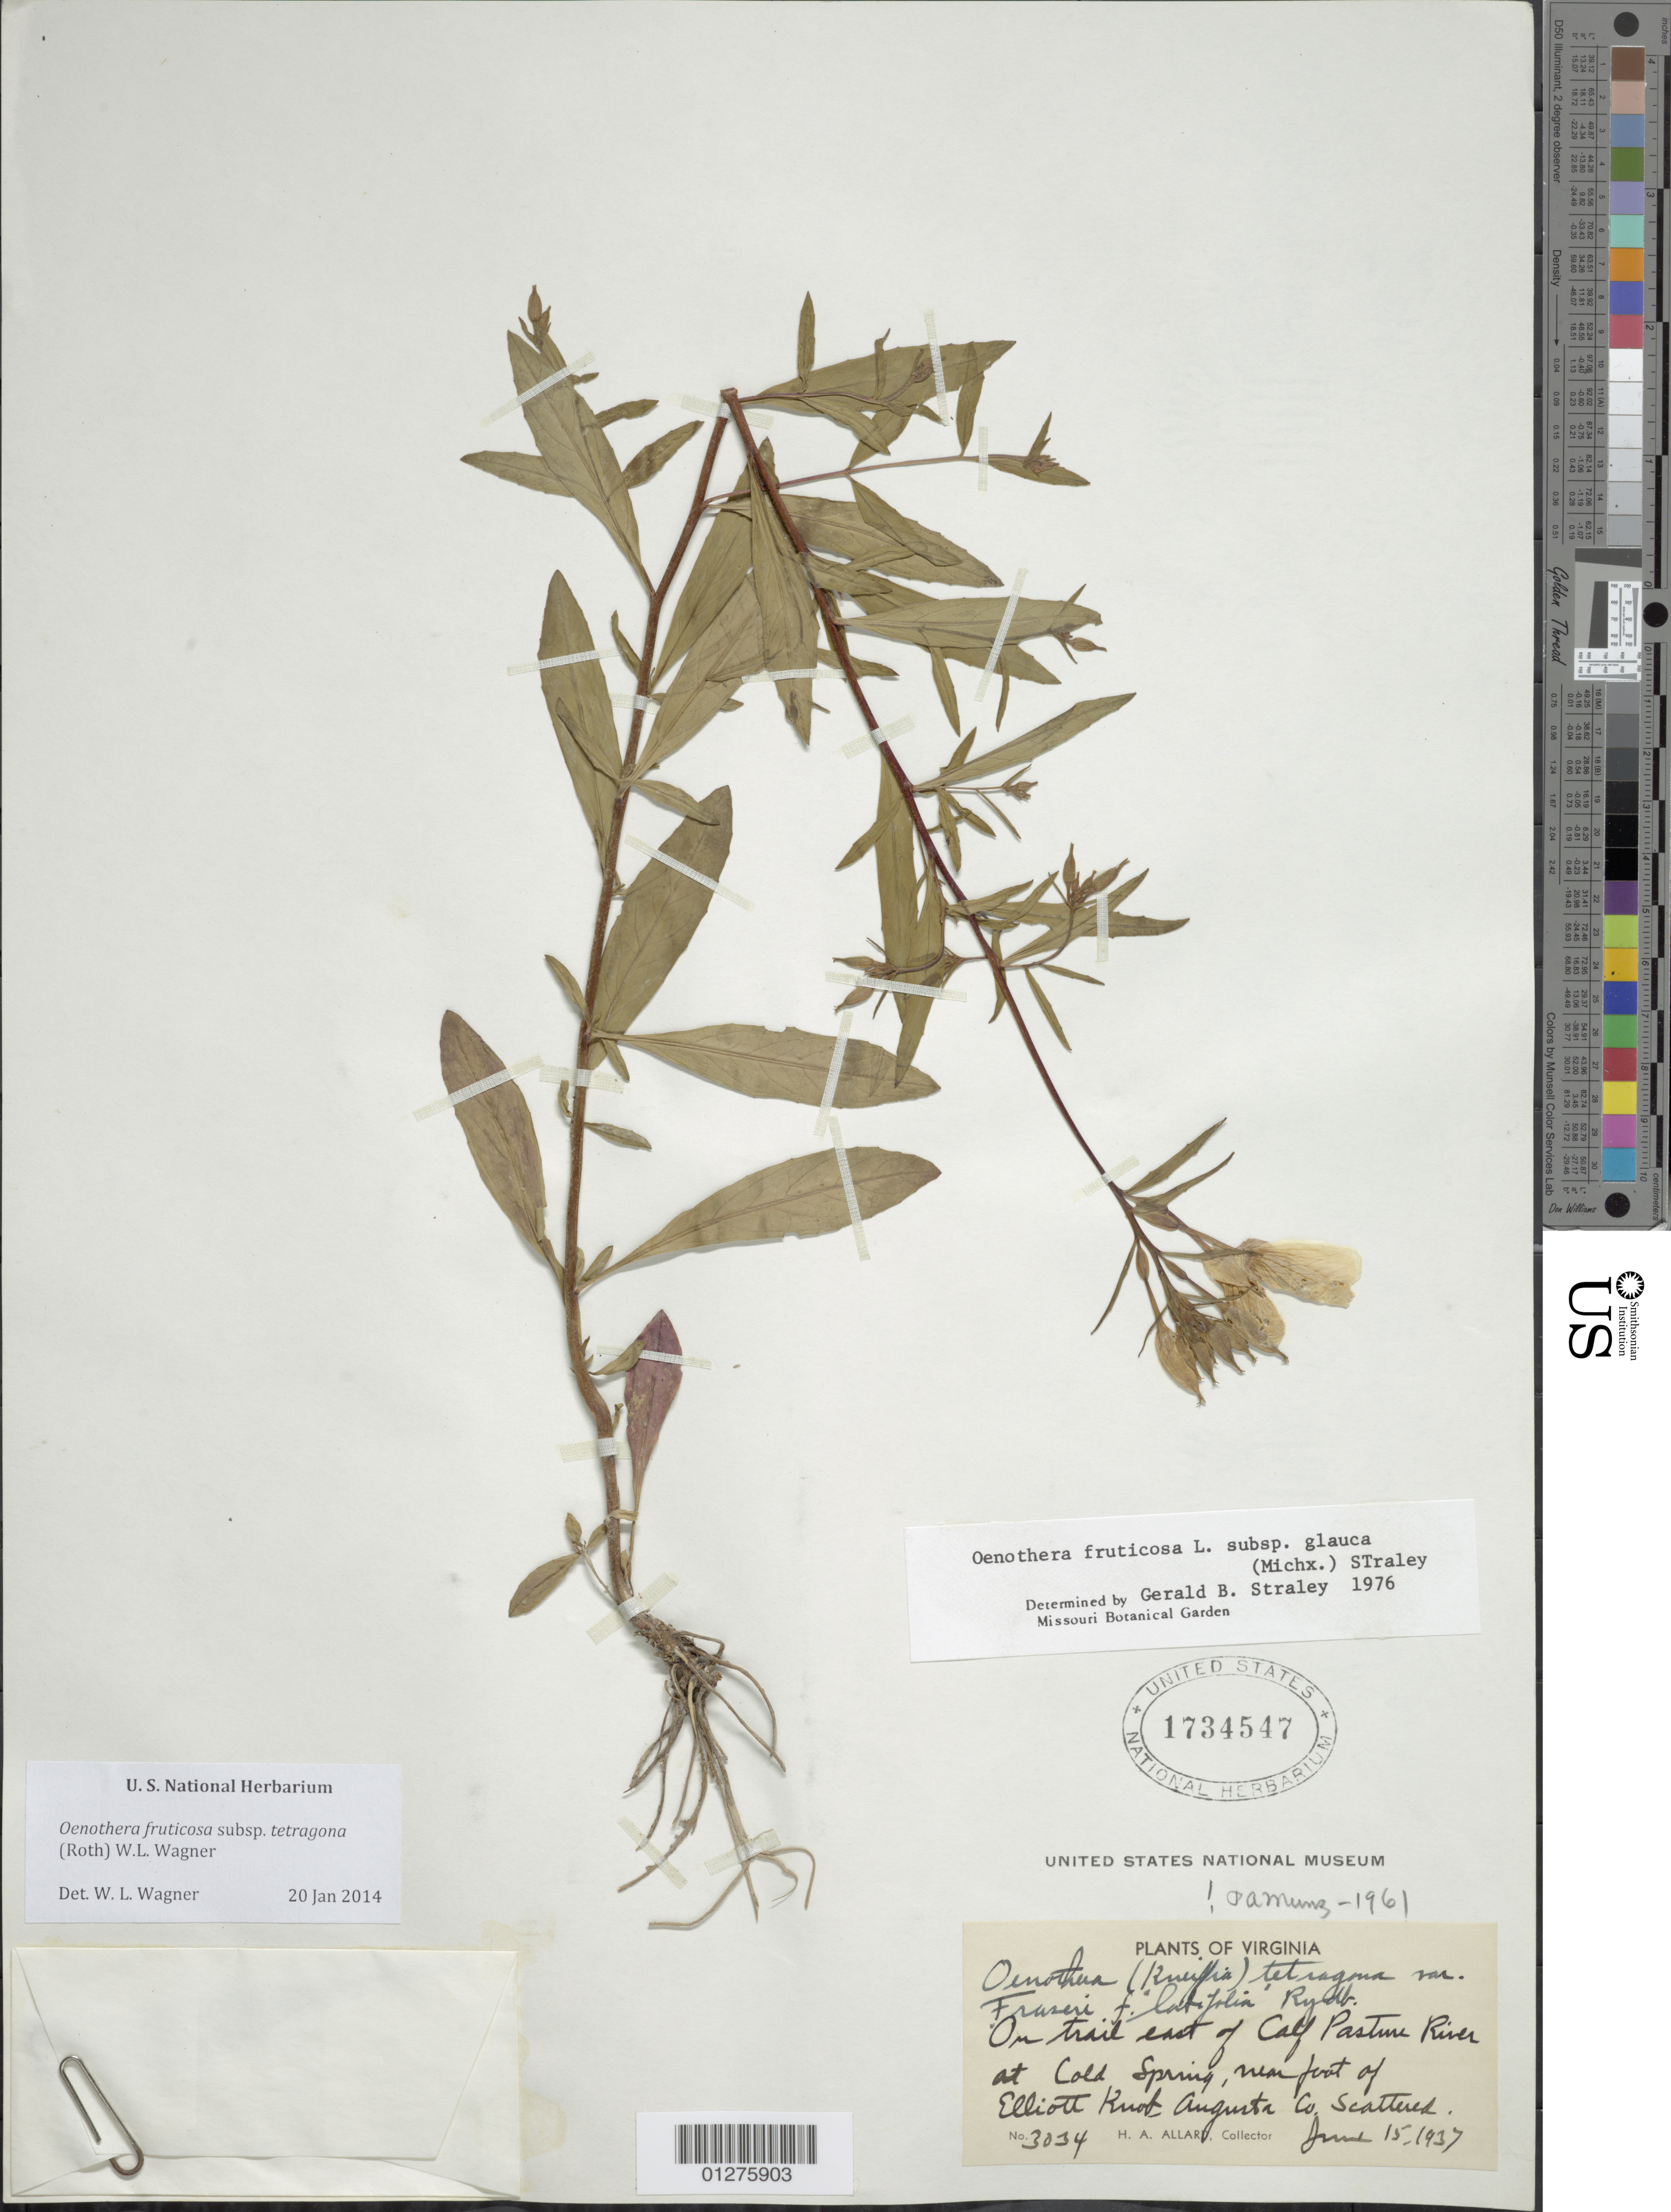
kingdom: Plantae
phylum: Tracheophyta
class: Magnoliopsida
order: Myrtales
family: Onagraceae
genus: Oenothera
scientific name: Oenothera fruticosa subsp. tetragona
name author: (Roth) W.L. Wagner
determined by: Wagner, W. L., (BOT), Smithsonian Institution - National Museum of Natural History (UNITED STATES)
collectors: H. A. Allard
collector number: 3034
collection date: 1937-06-15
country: United States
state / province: Virginia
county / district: Augusta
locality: East of Calf Pasture River at Cold Spring, near foot of Elliott Knob.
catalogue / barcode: US 1734547